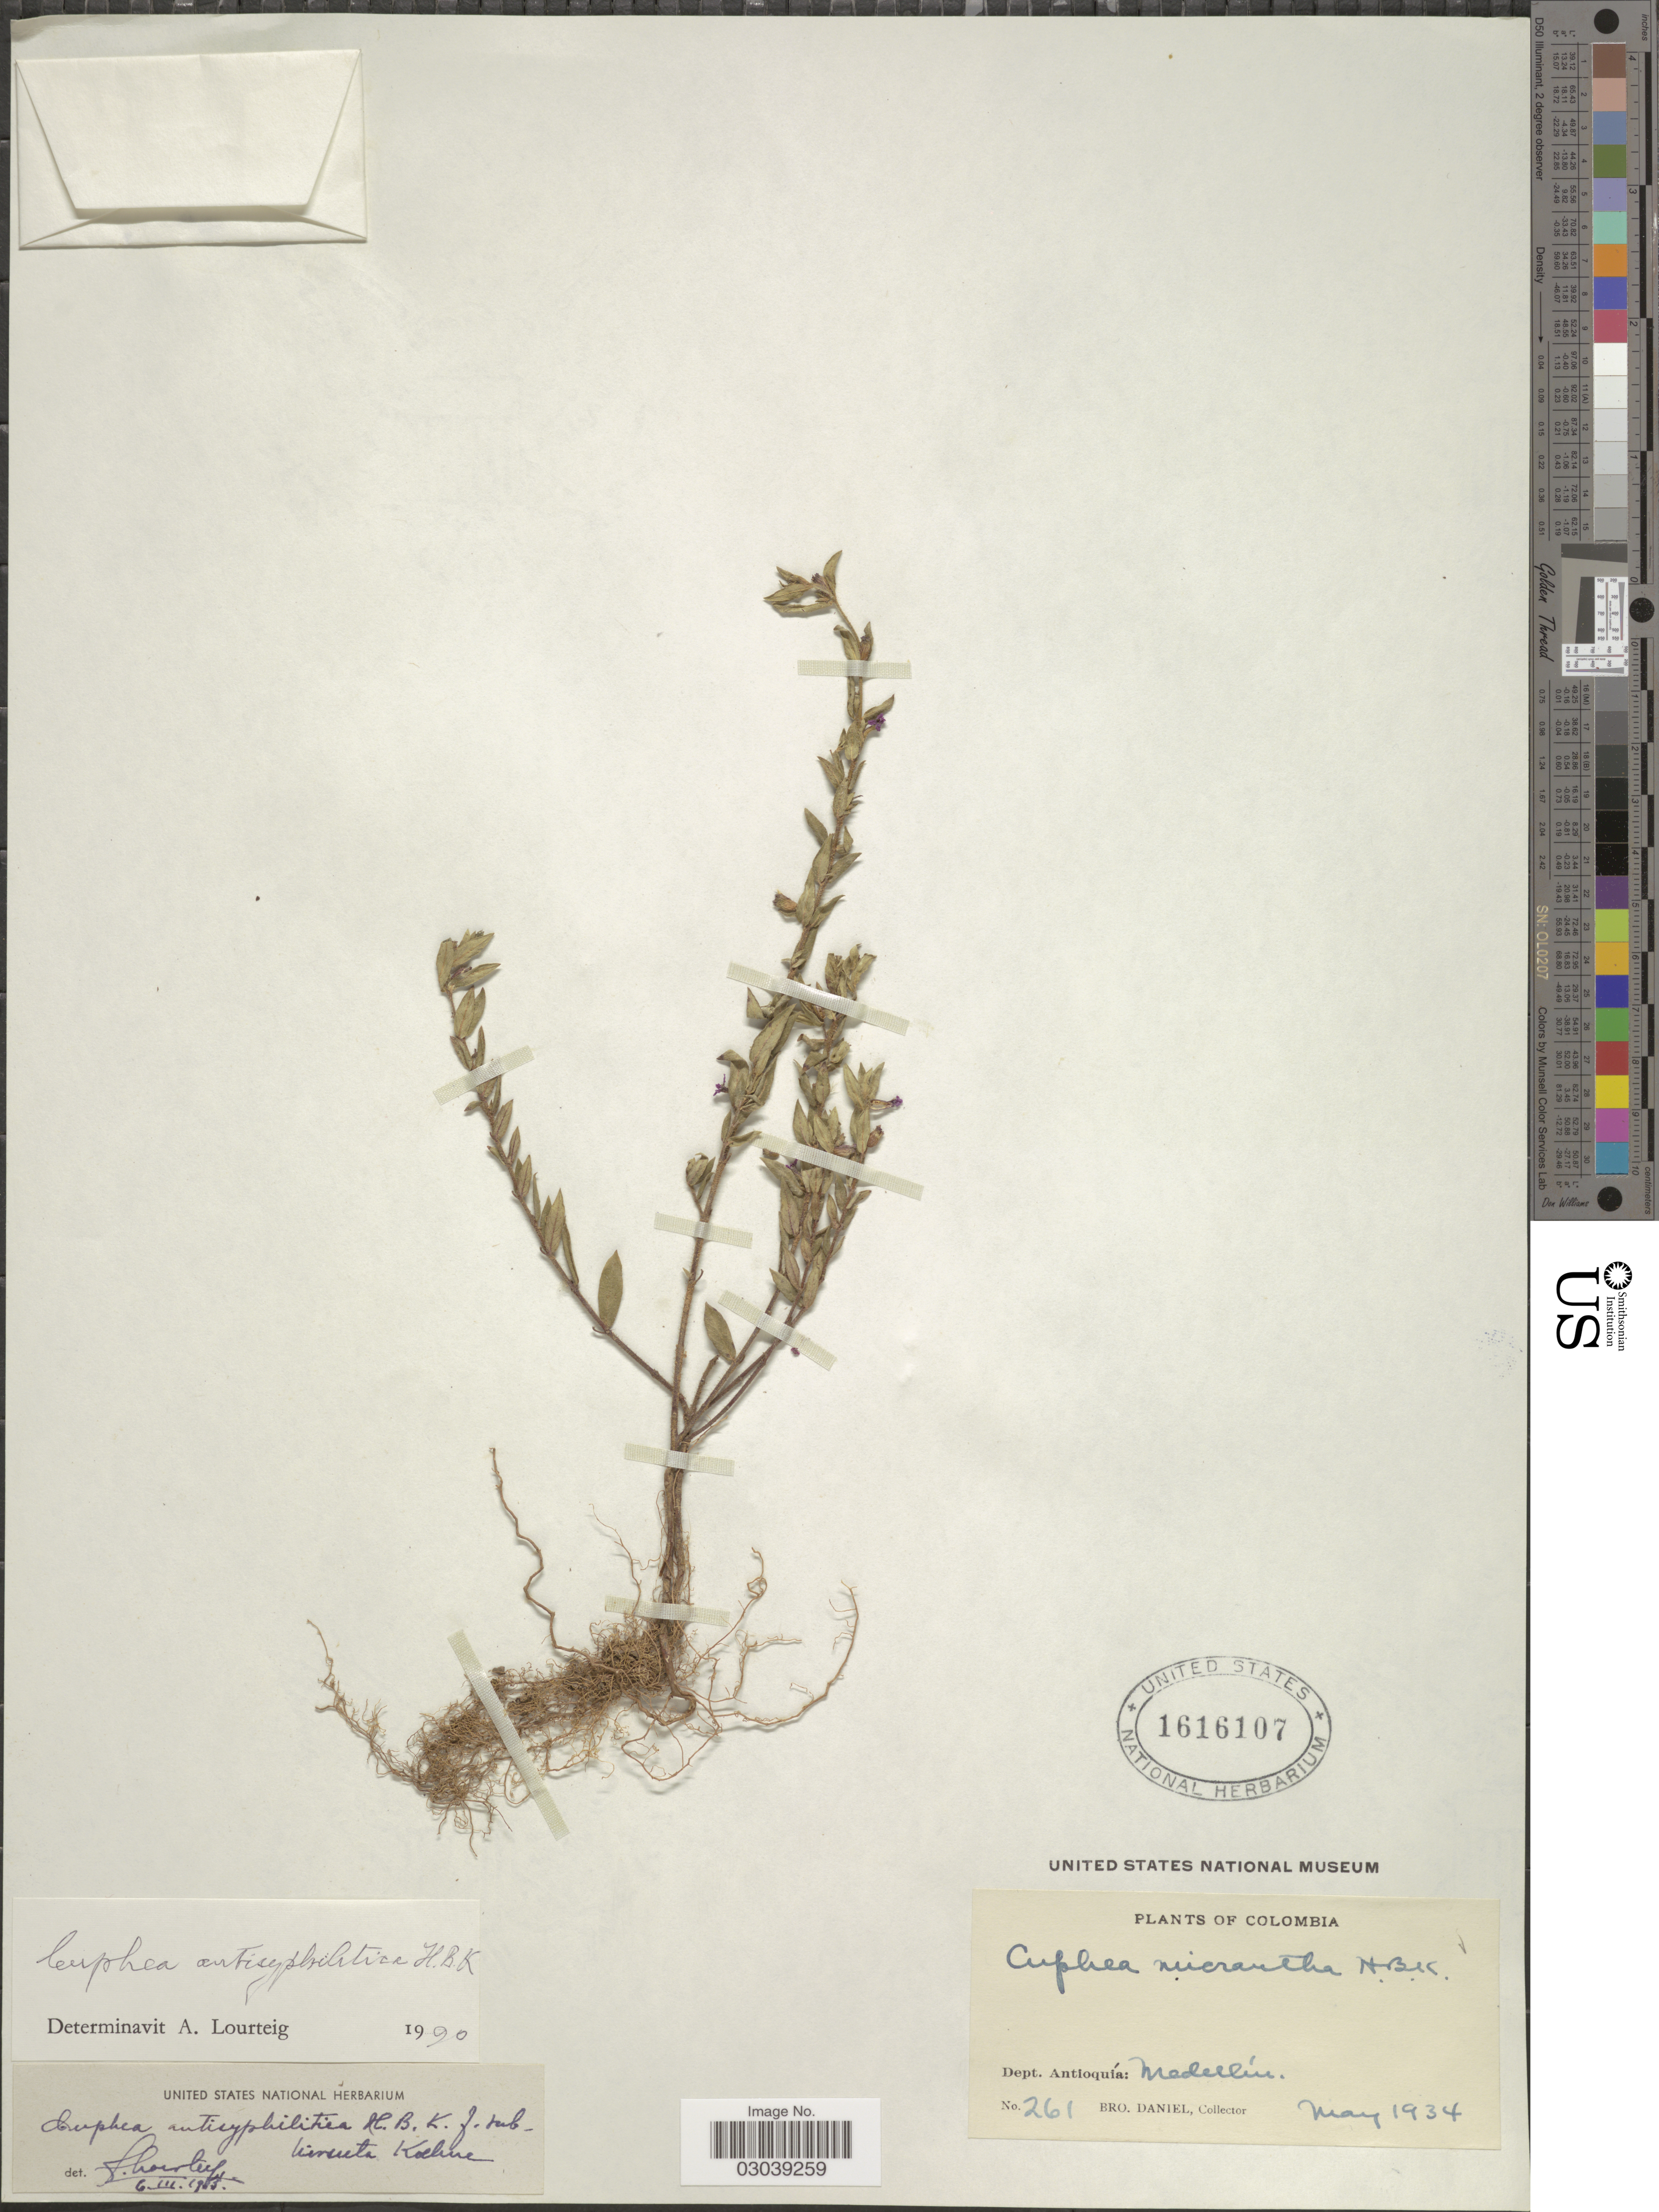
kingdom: Plantae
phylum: Tracheophyta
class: Magnoliopsida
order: Myrtales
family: Lythraceae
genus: Cuphea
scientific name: Cuphea antisyphilitica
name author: Kunth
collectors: Bro. Daniel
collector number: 261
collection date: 1934-05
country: Colombia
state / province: Antioquia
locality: Dept. Antioquía: Medellín.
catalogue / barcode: US 1616107